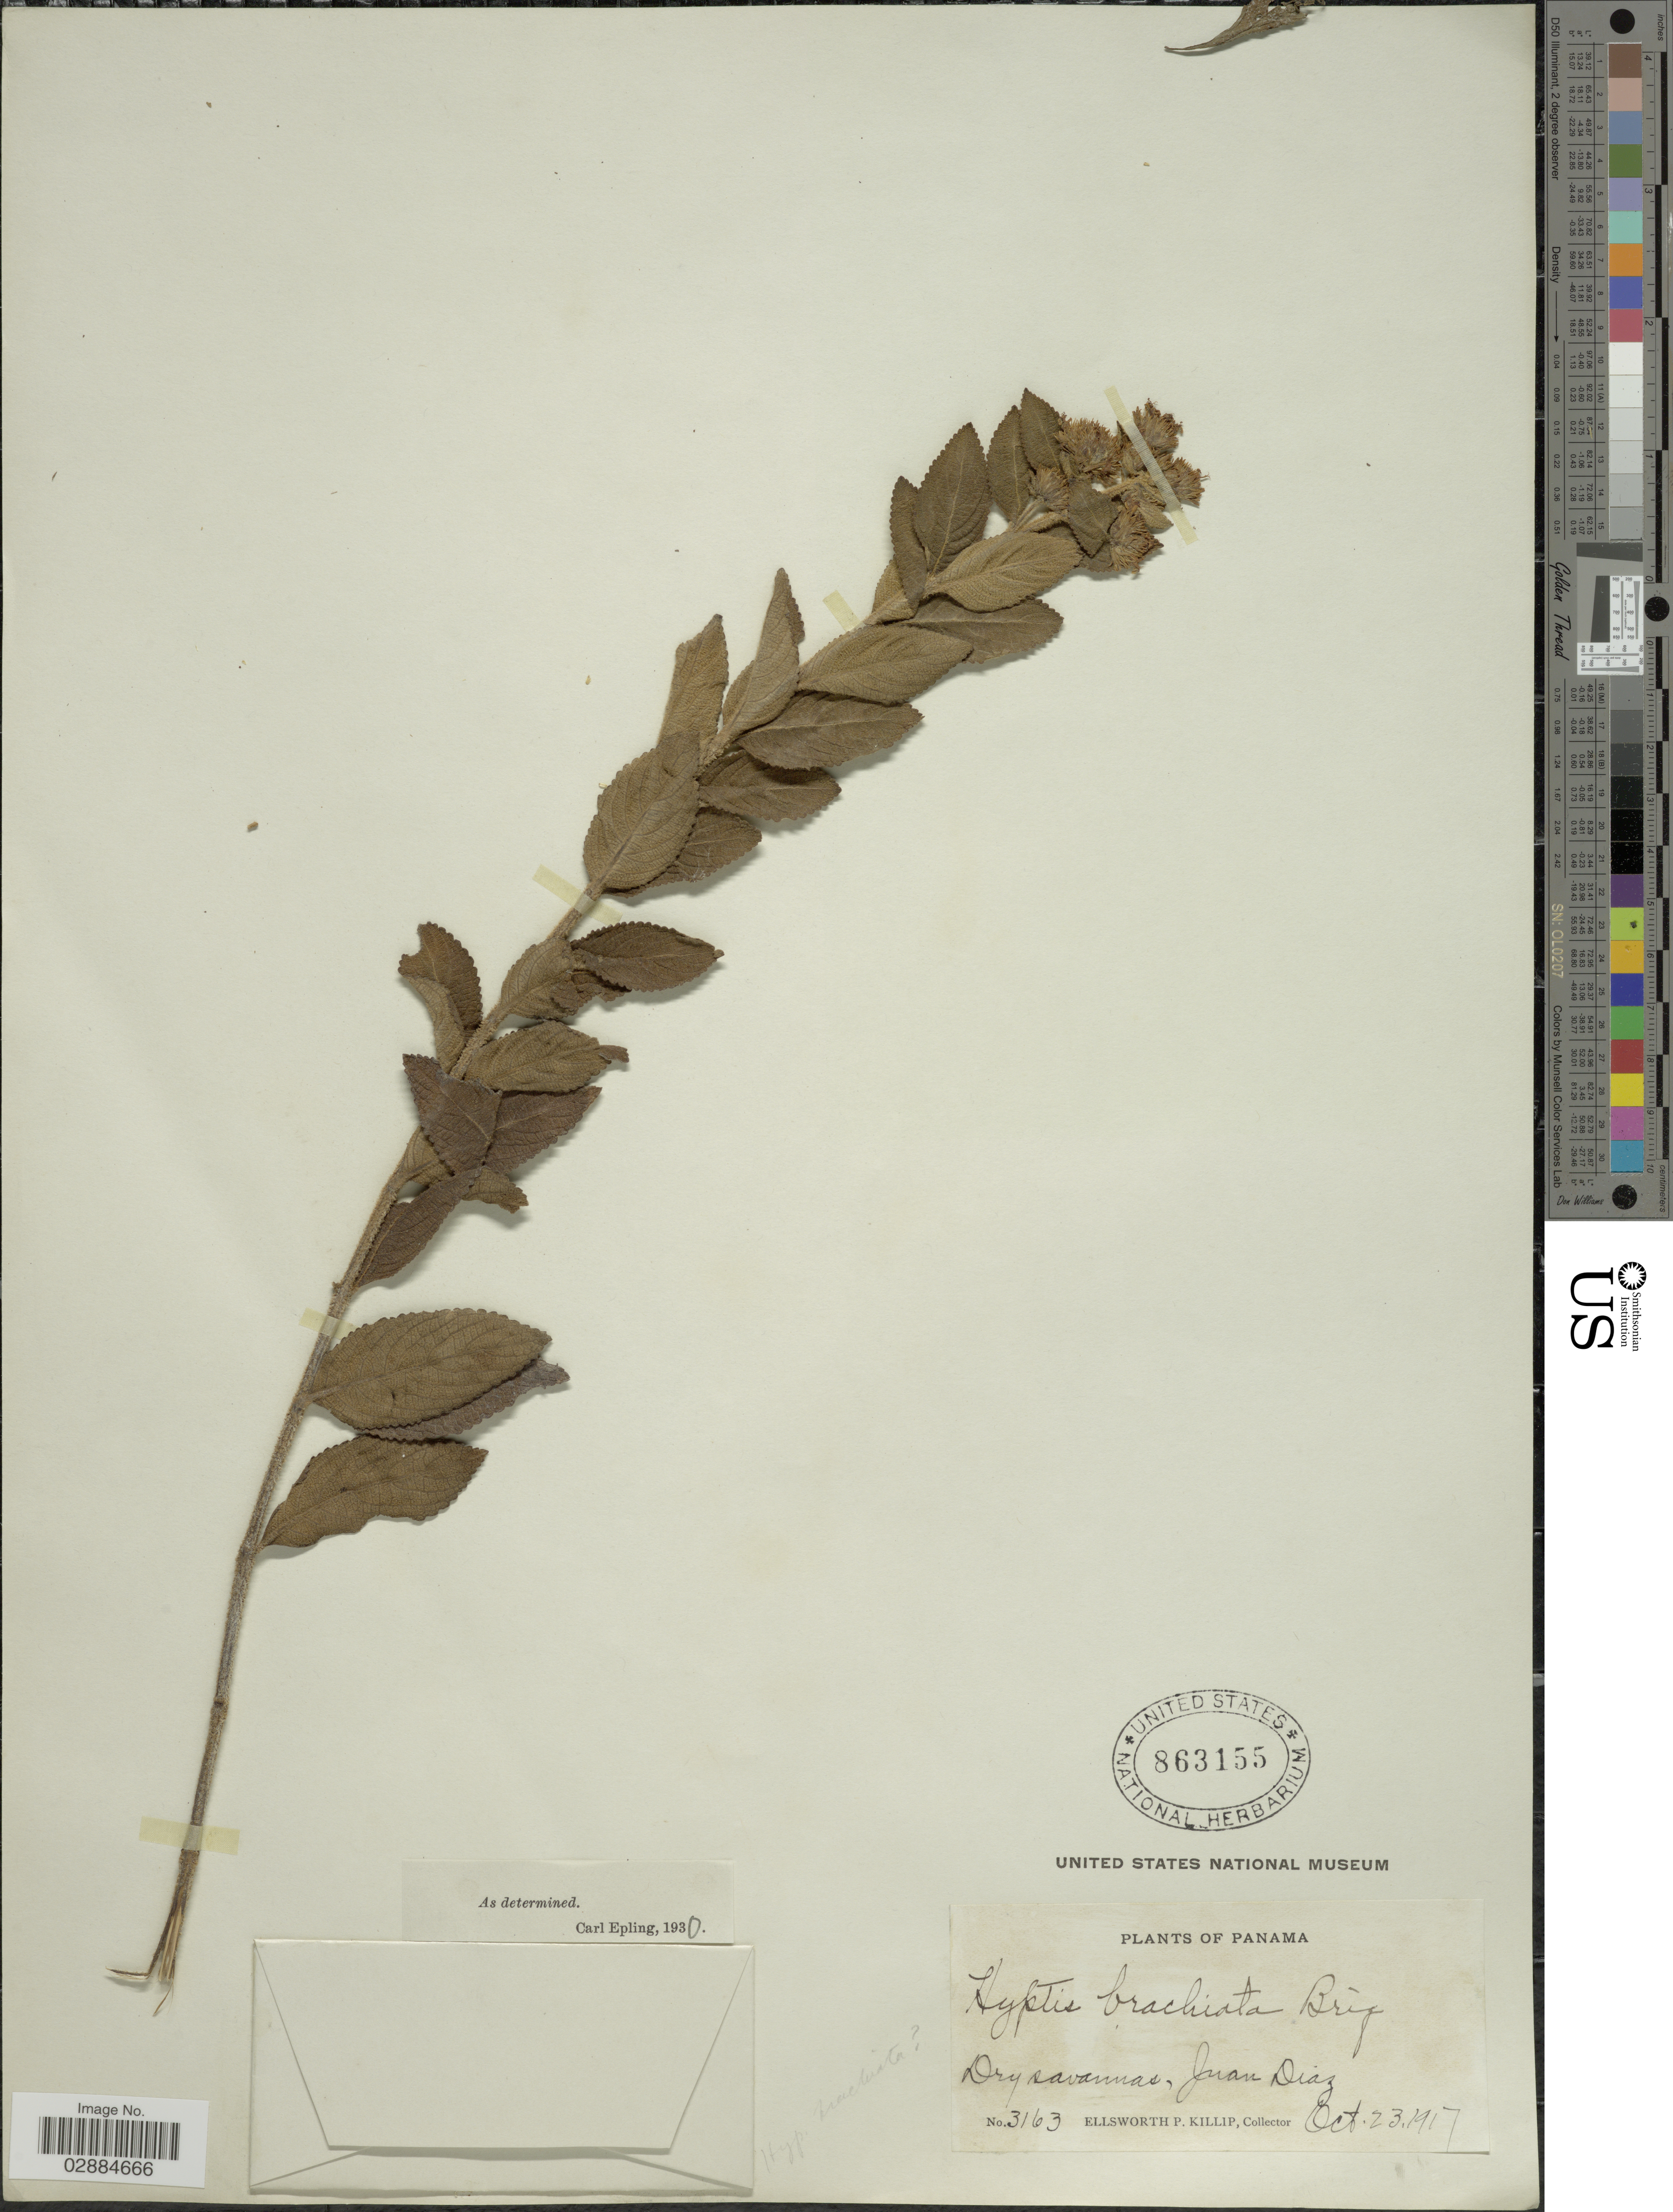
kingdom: Plantae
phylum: Tracheophyta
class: Magnoliopsida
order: Lamiales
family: Lamiaceae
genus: Hyptis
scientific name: Hyptis brachiata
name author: Briq.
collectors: E. P. Killip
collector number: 3163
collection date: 1917-10-23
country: Panama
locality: Dry savannas, Juan Diaz.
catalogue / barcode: US 863155